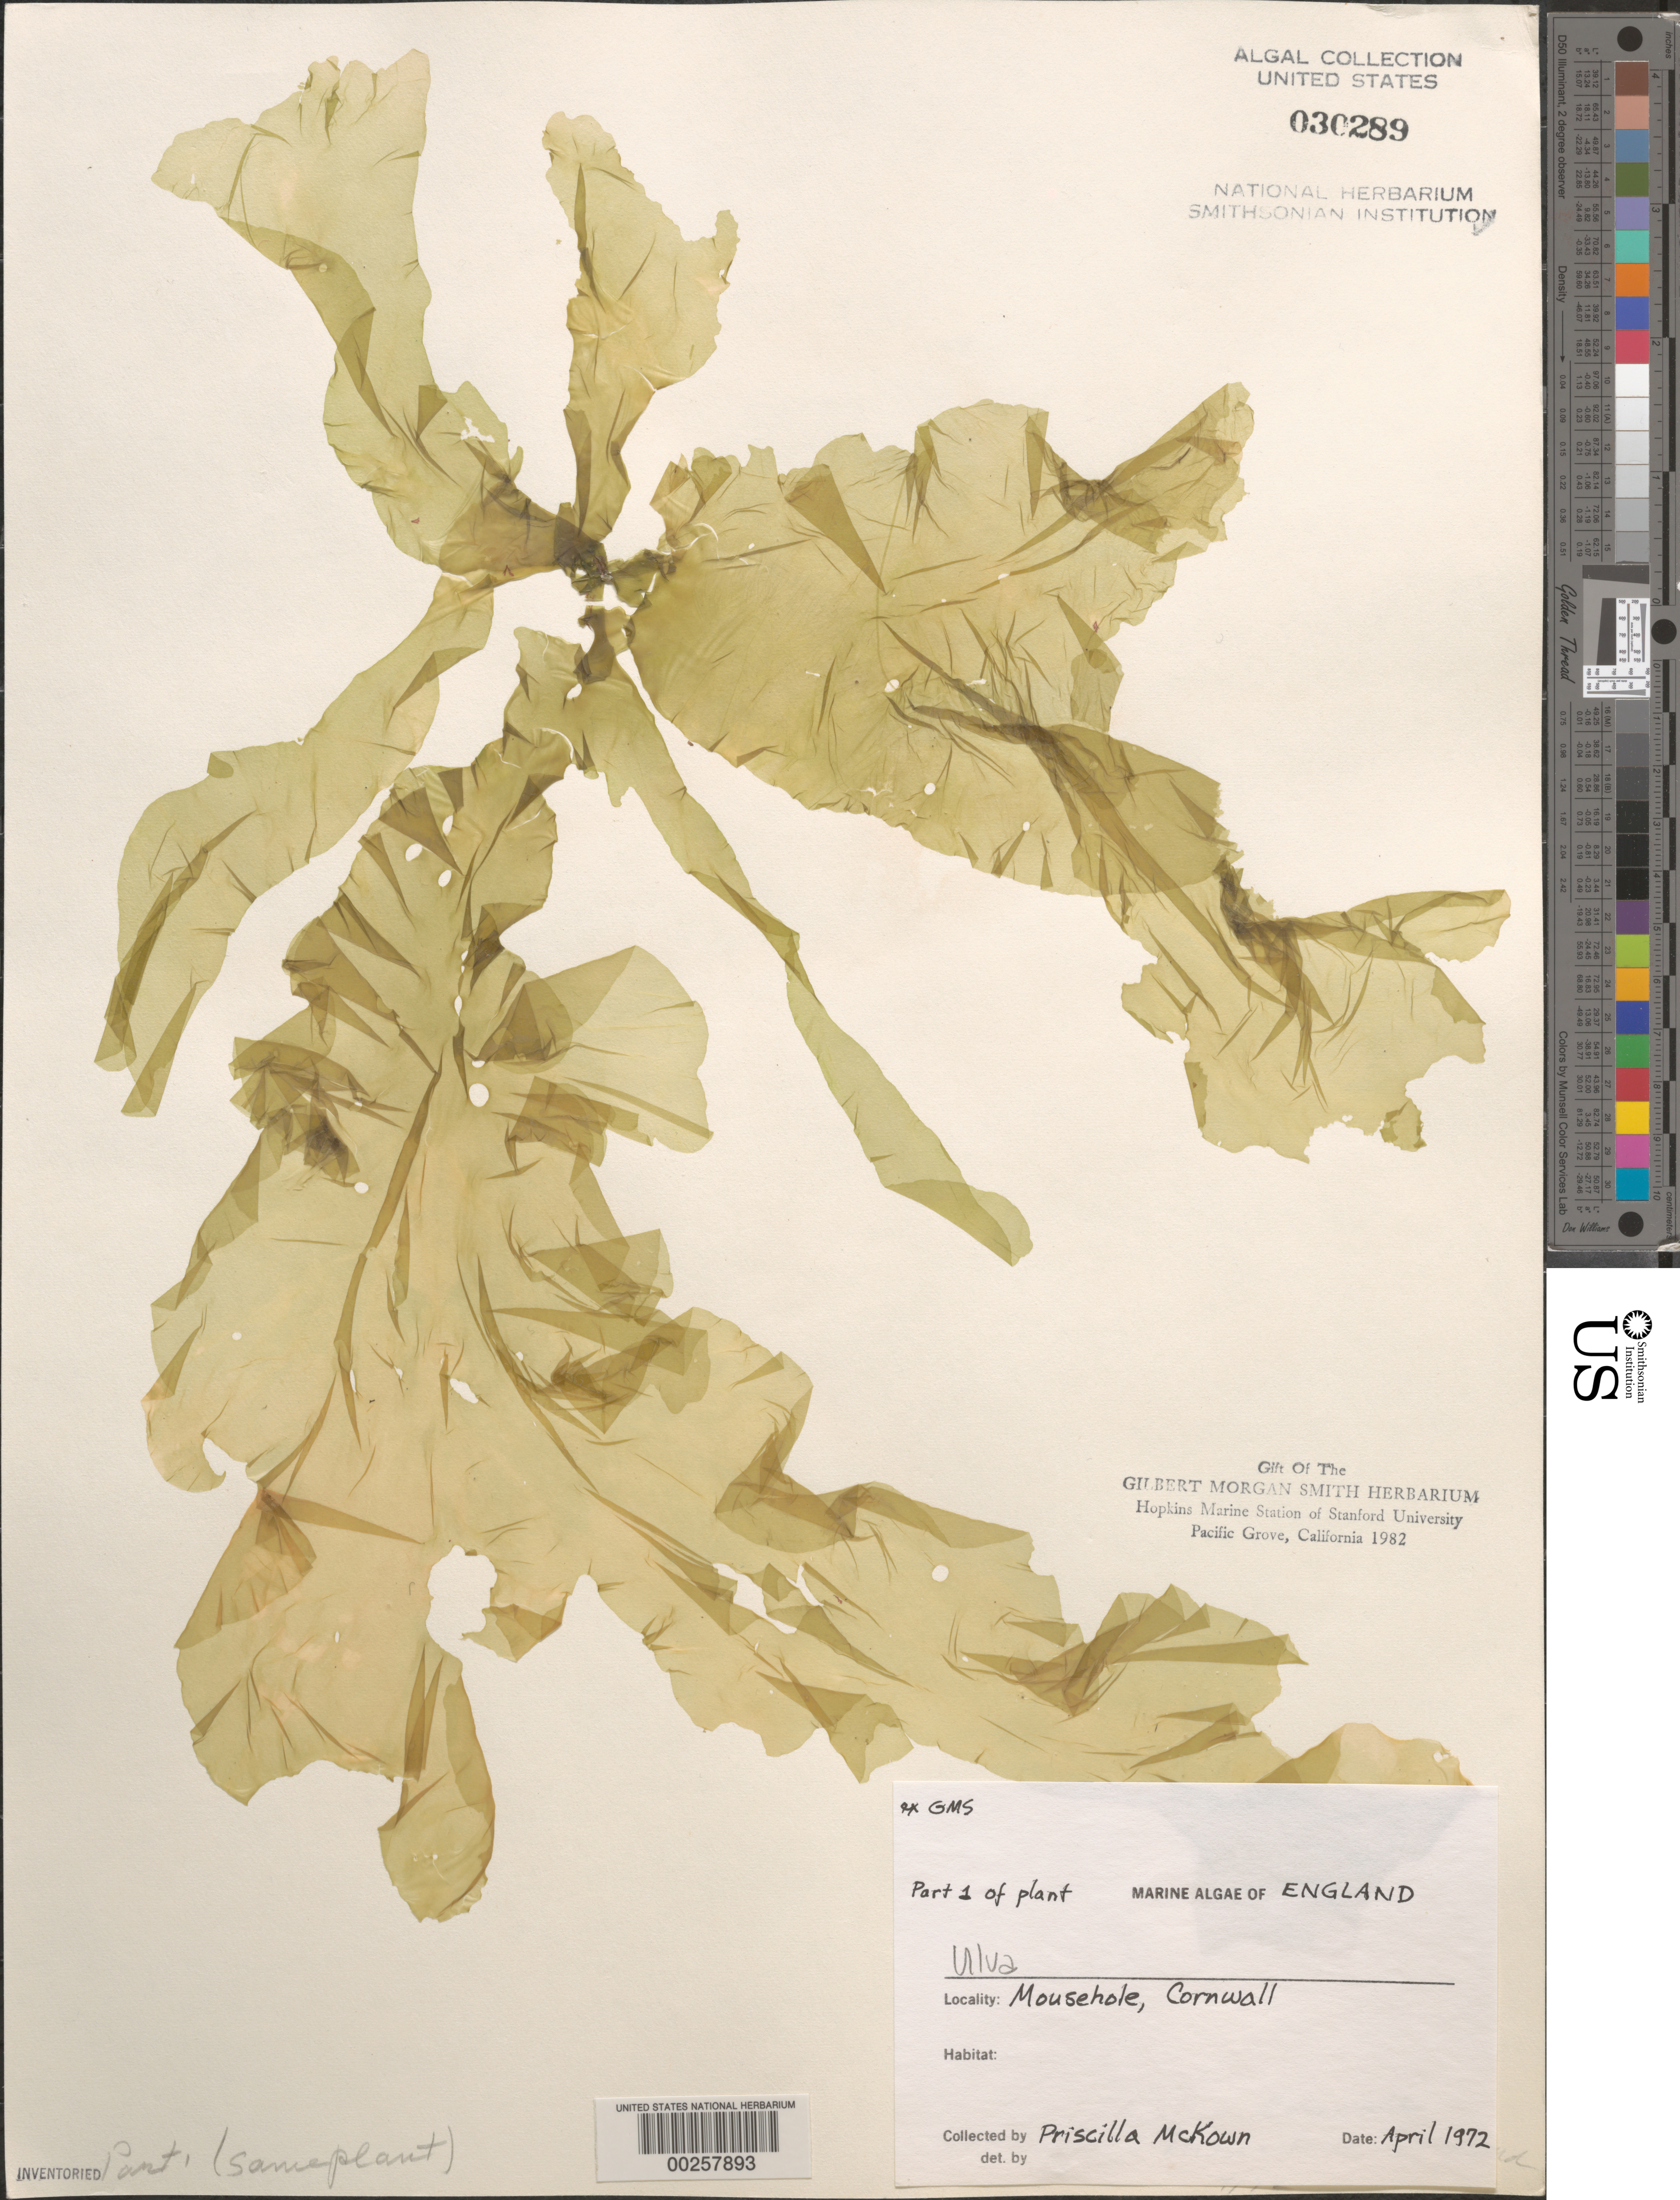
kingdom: Plantae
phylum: Chlorophyta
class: Ulvophyceae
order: Ulvales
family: Ulvaceae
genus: Ulva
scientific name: Ulva sp.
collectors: P. McKown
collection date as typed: Apr 1972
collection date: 1972-04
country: United Kingdom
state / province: England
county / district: Cornwall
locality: Mousehole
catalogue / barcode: US 30289